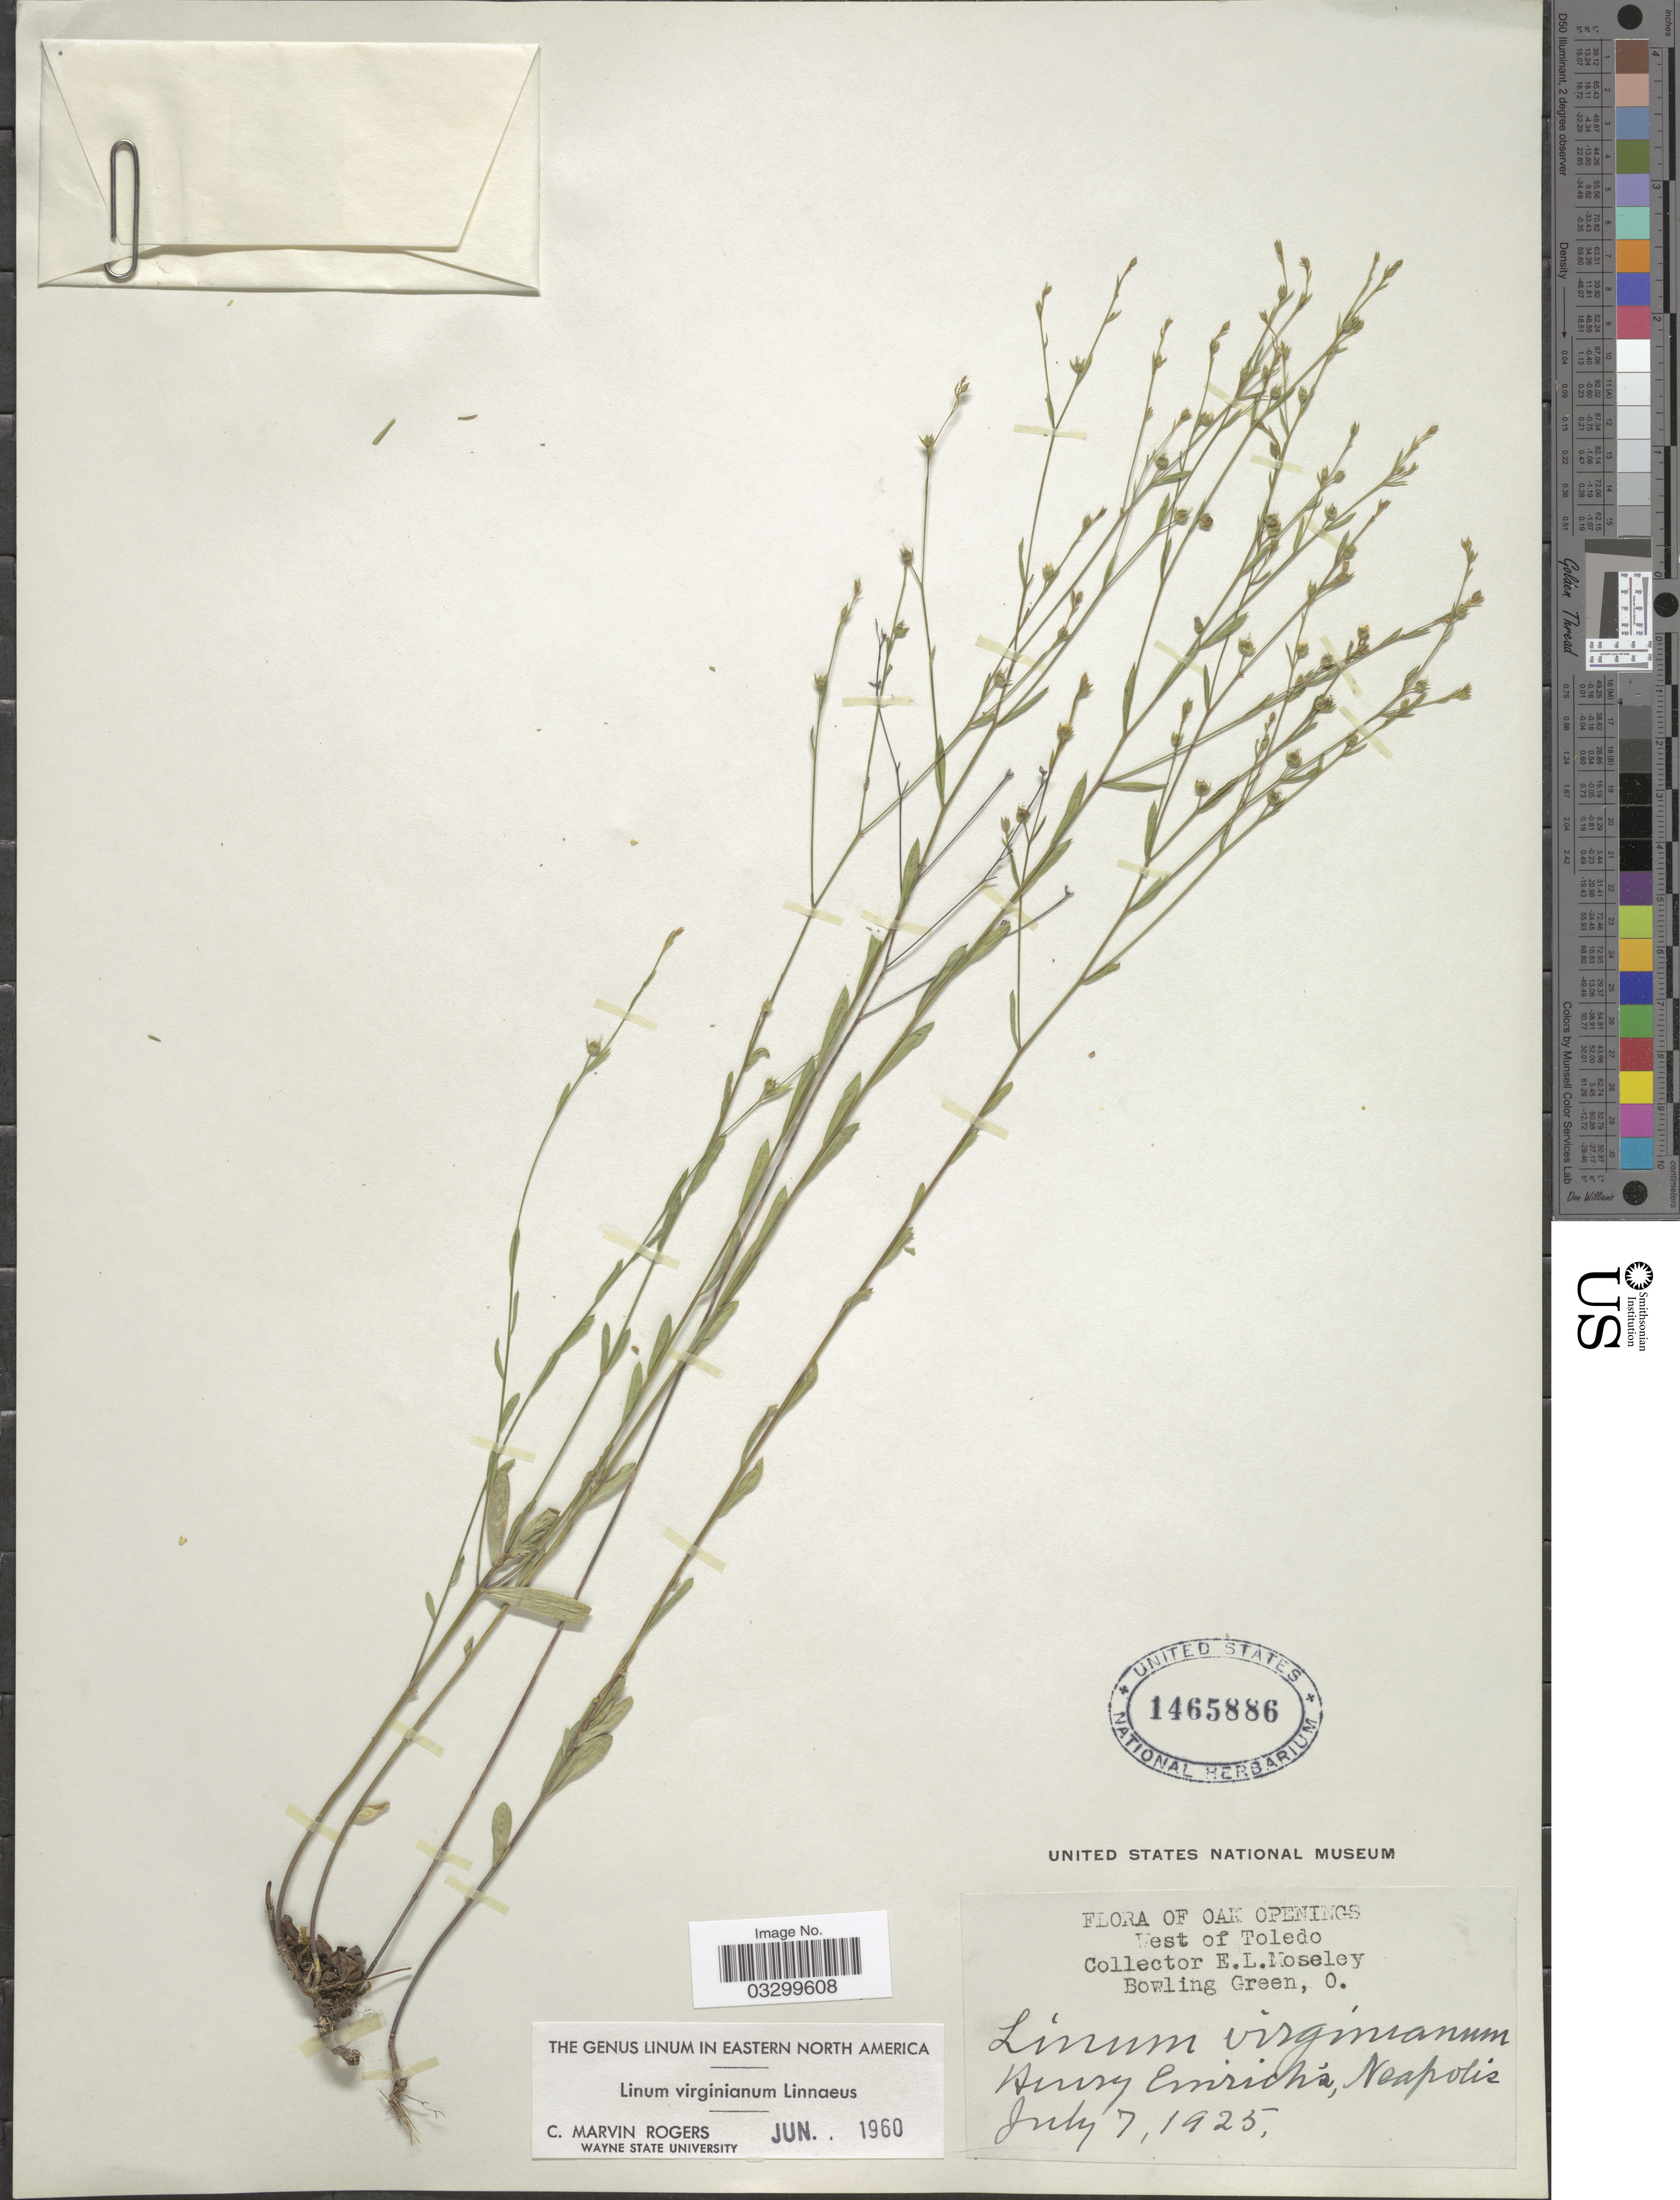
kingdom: Plantae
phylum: Tracheophyta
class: Magnoliopsida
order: Malpighiales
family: Linaceae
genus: Linum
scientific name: Linum virginianum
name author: L.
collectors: E. Moseley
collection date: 1925-07-07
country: United States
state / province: Ohio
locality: Oak Openings, West of Toledo.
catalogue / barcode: US 1465886